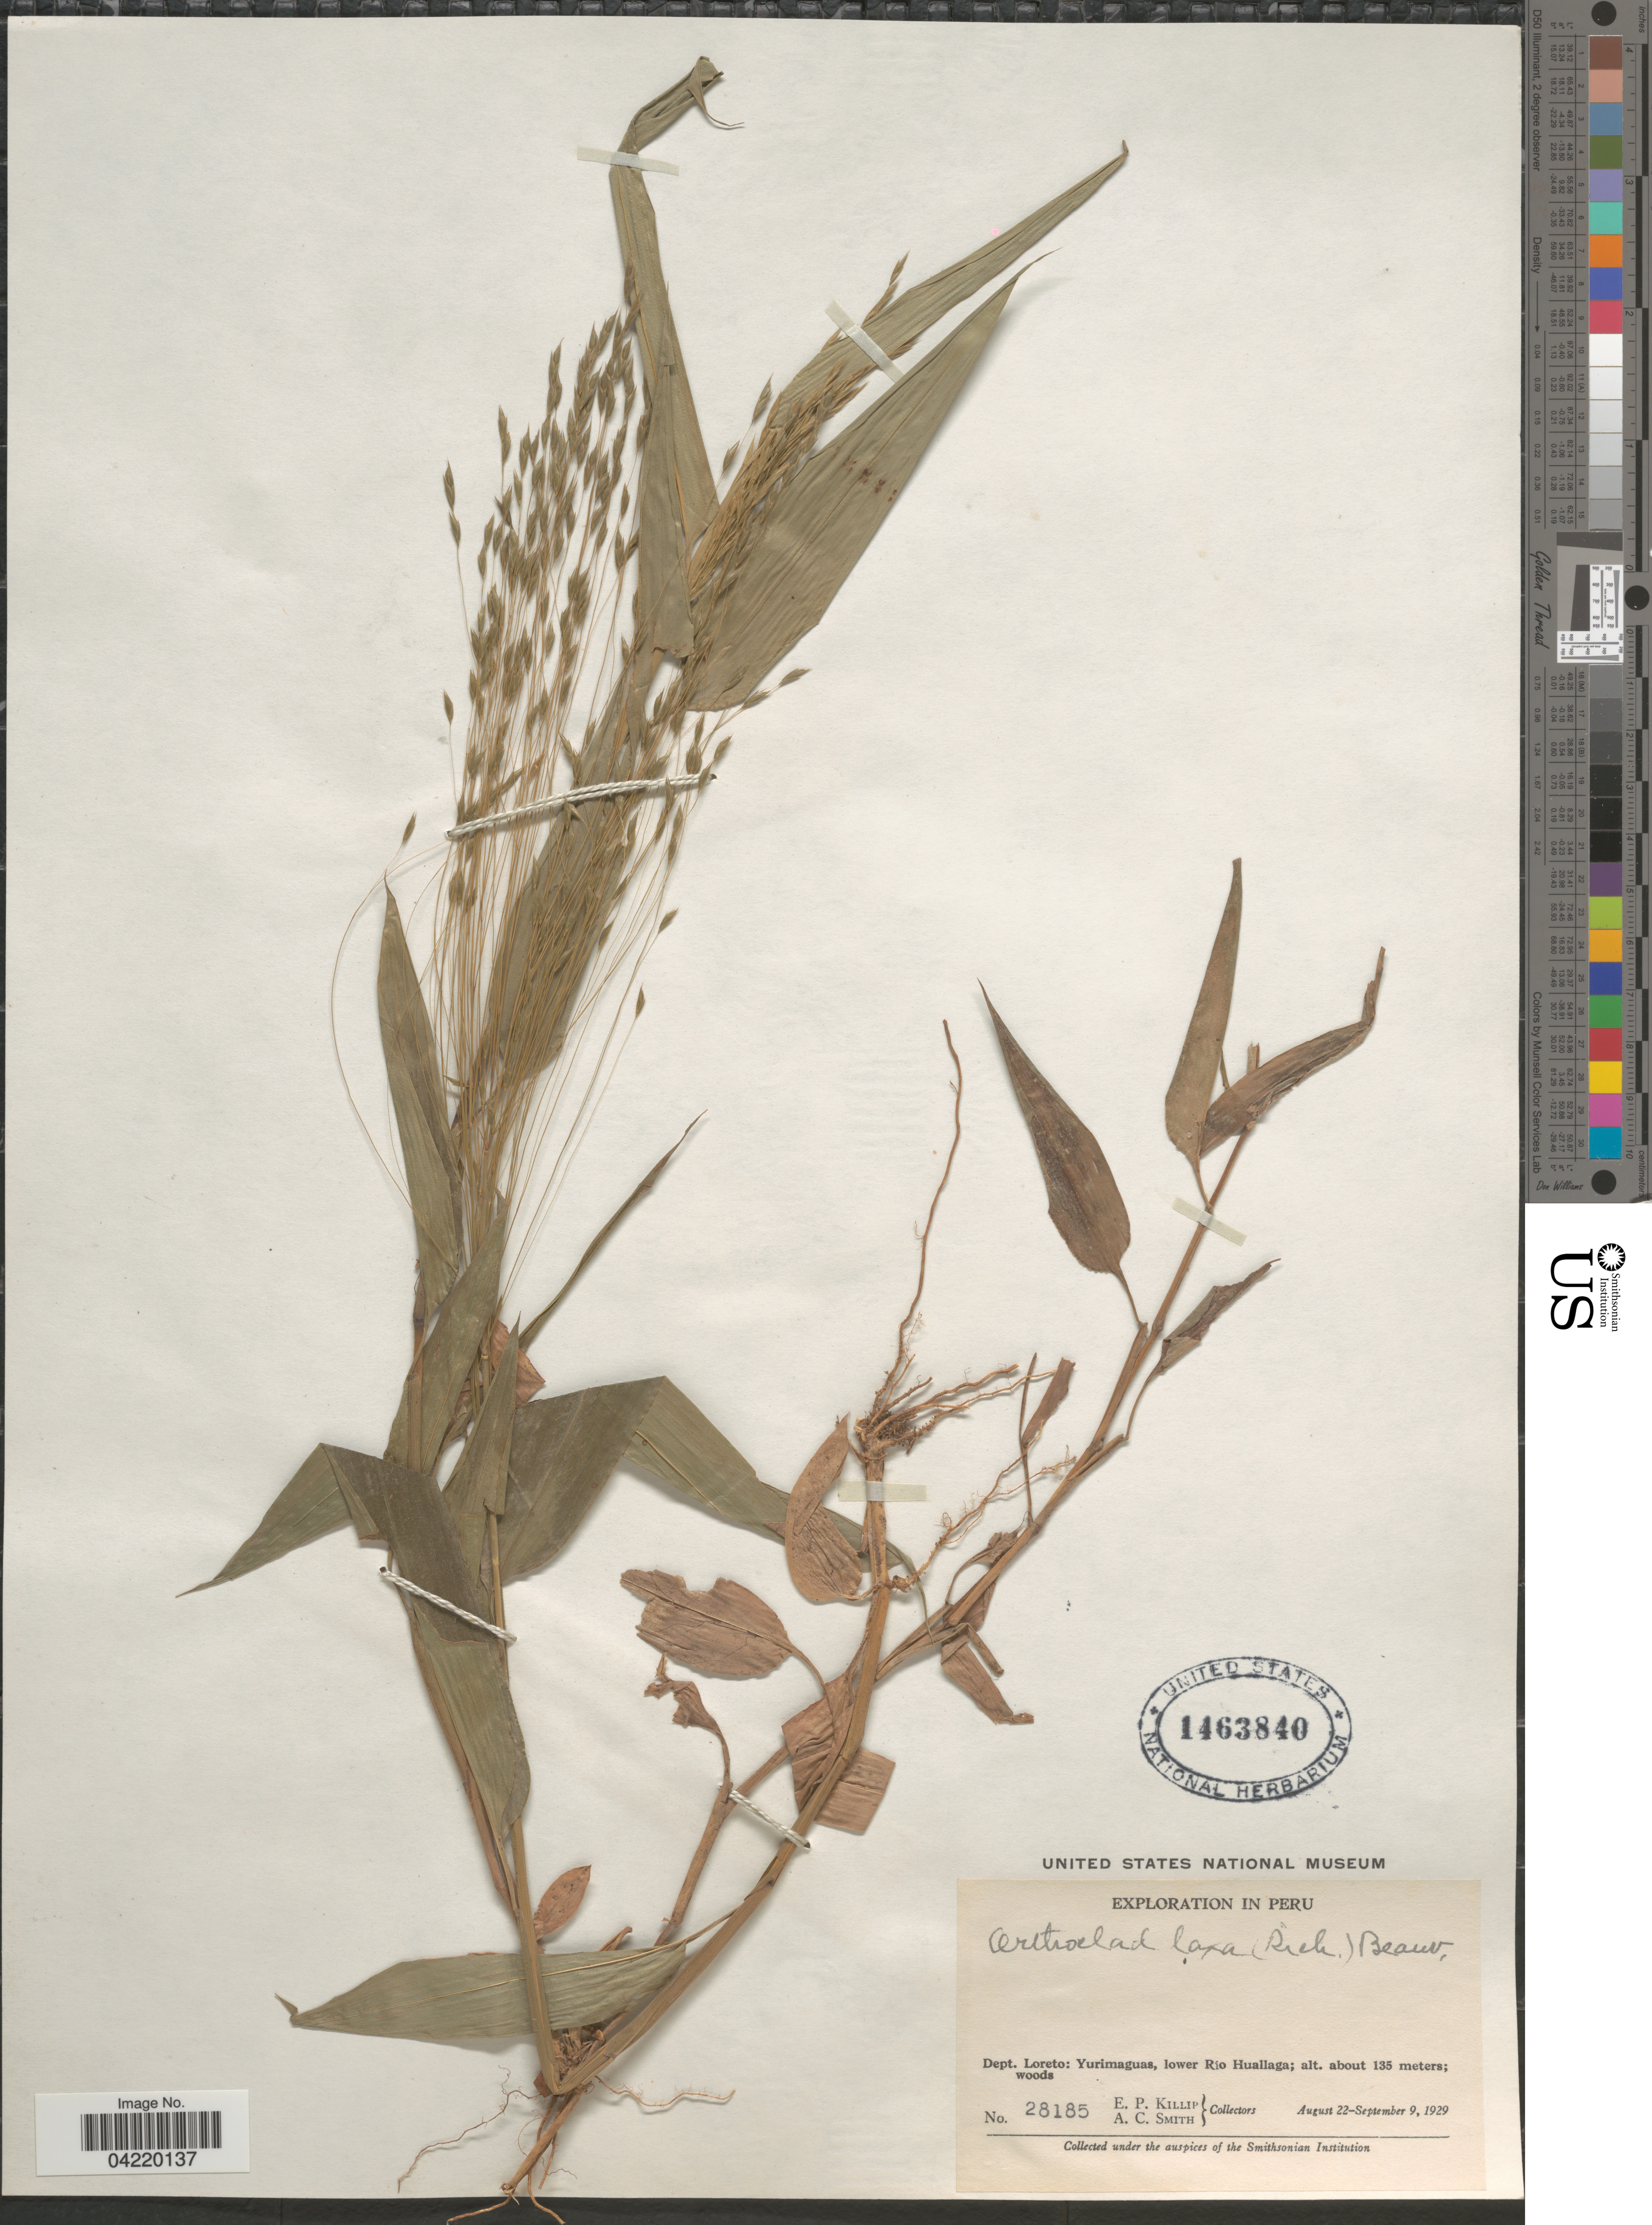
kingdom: Plantae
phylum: Tracheophyta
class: Liliopsida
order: Poales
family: Poaceae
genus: Orthoclada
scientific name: Orthoclada laxa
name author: P. Beauv.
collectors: E. P. Killip & A. C. Smith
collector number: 28185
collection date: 1929-08-22/1929-09-09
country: Peru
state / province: Loreto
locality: Exploration in Peru. Dept. Loreto: Yurimaguas, lower Río Huallaga.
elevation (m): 135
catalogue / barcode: US 1463840